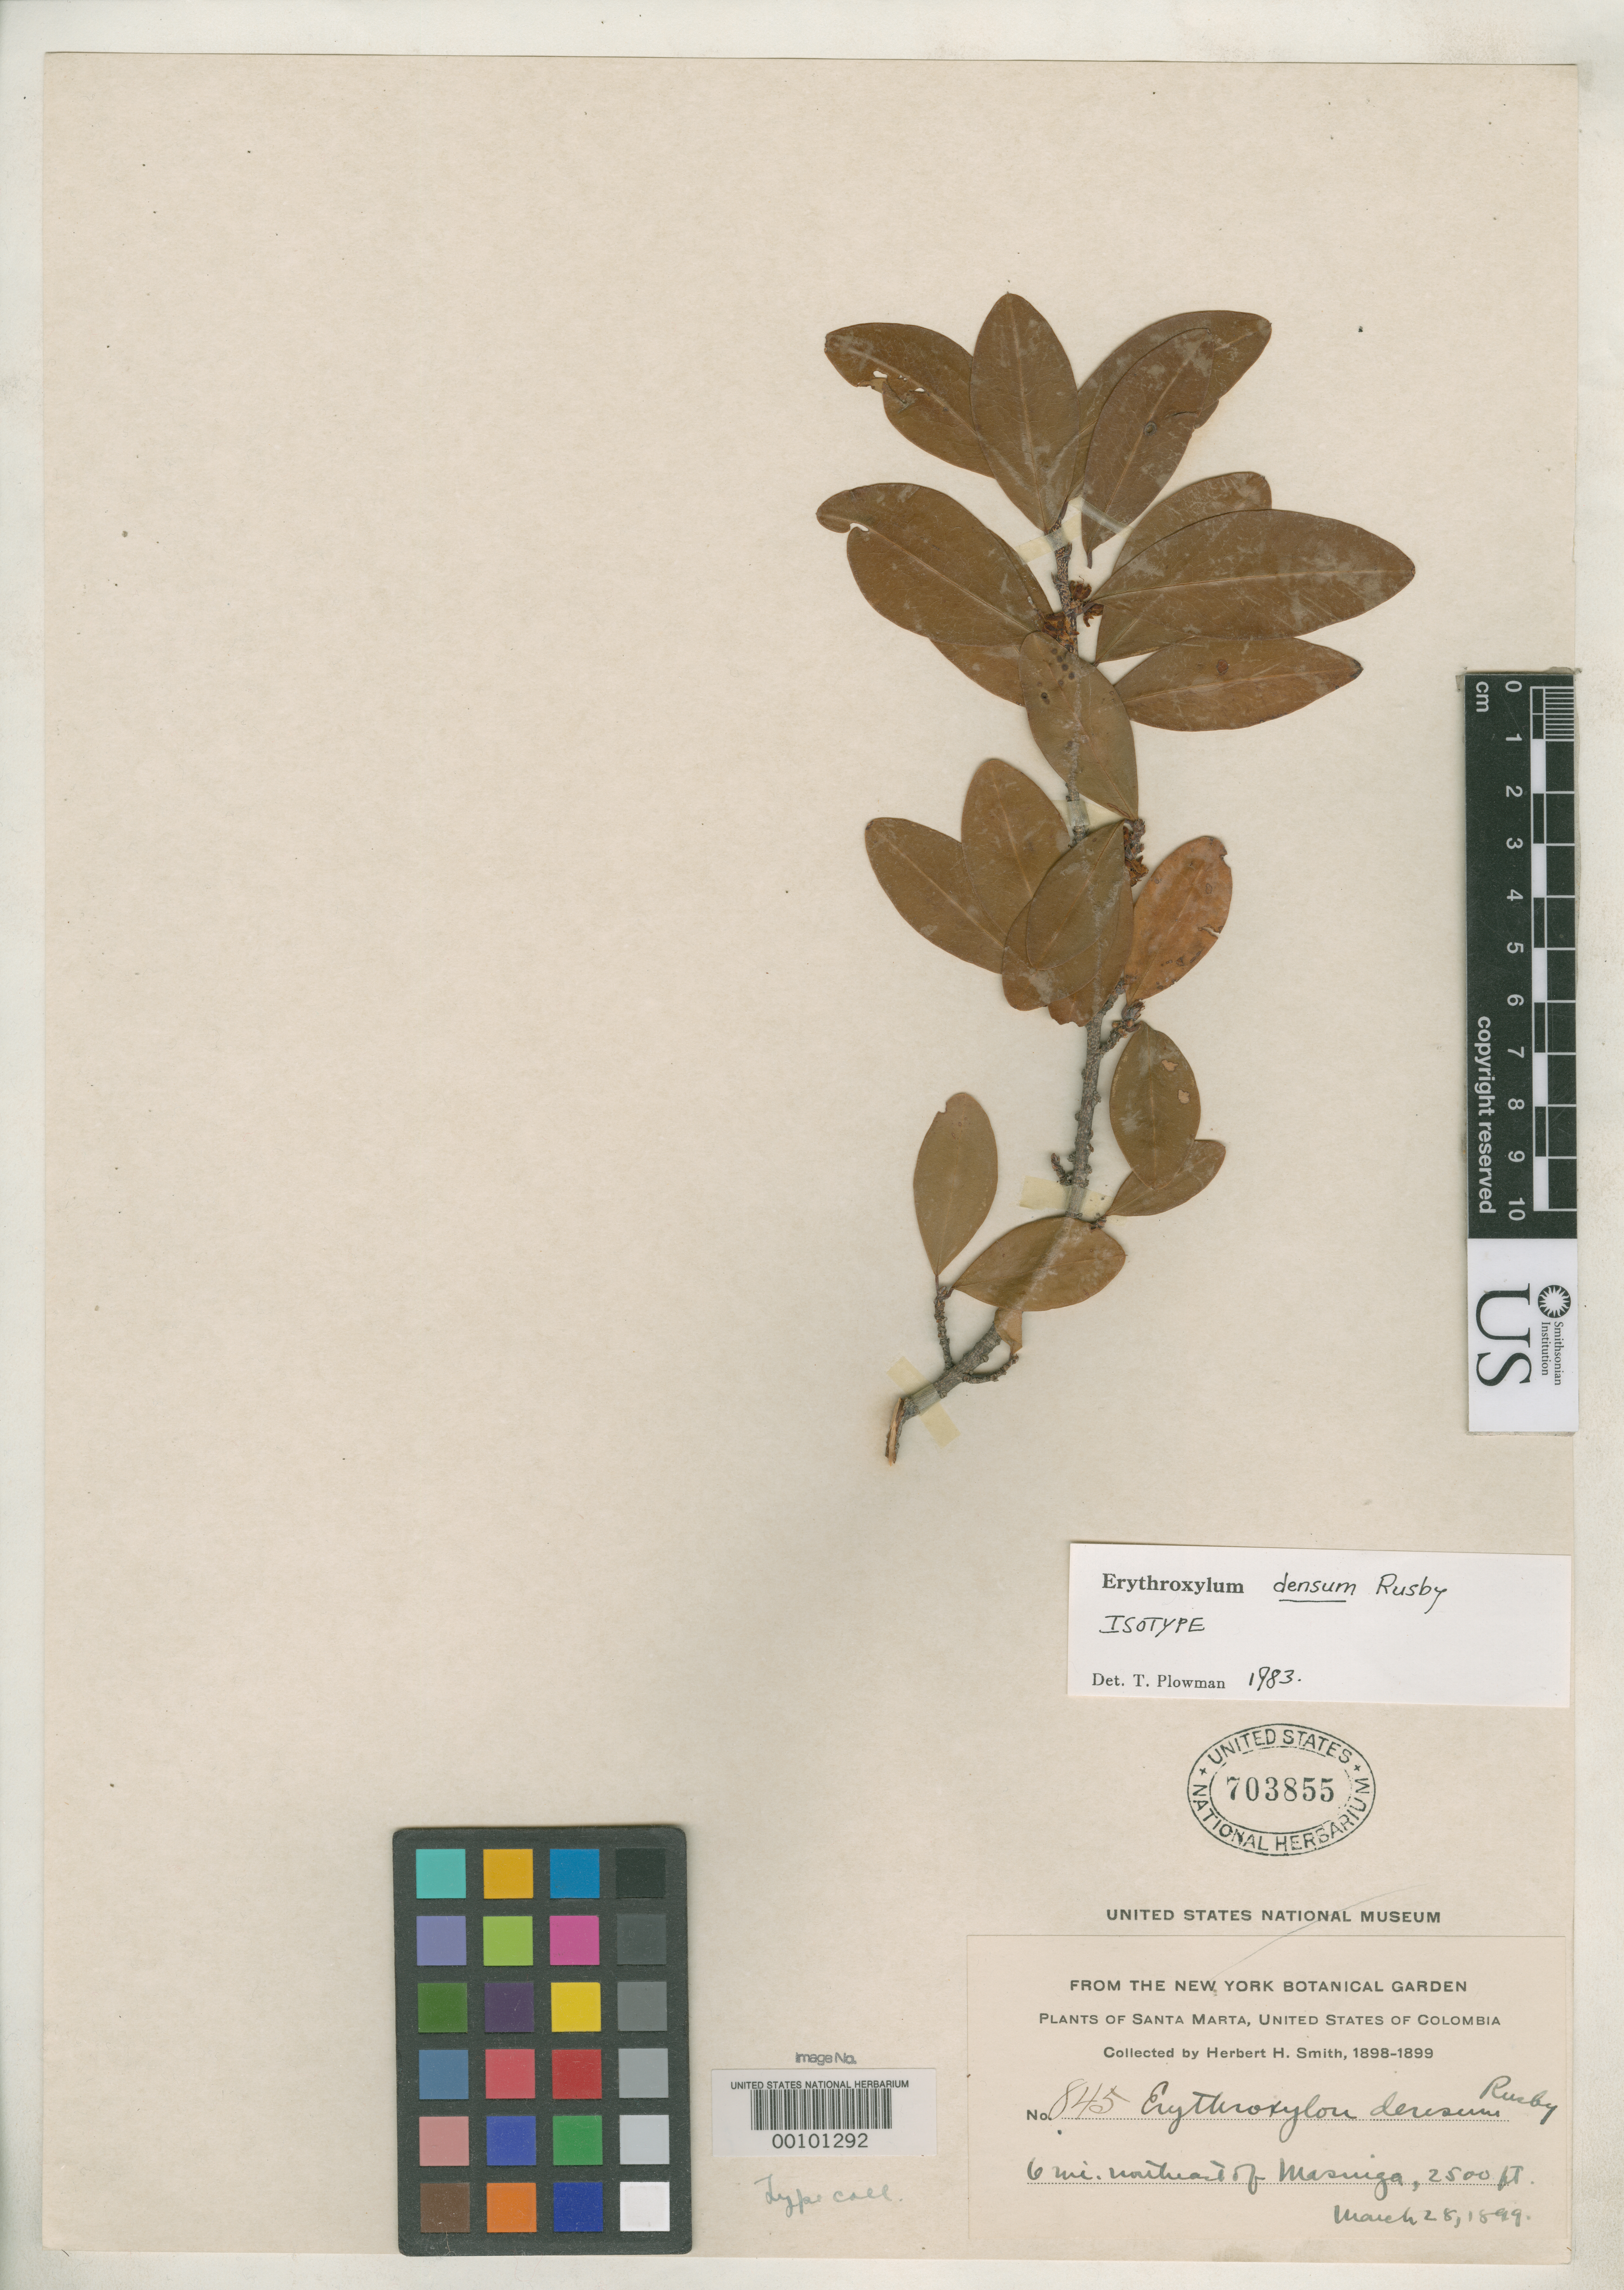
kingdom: Plantae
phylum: Tracheophyta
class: Magnoliopsida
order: Malpighiales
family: Erythroxylaceae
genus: Erythroxylum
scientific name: Erythroxylum densum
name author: Rusby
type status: Isotype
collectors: Herbert H. Smith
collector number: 845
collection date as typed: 28 Mar 1899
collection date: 1899-03-28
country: Colombia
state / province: Magdalena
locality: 6 mi NE of Masuiga.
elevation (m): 762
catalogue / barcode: US 703855